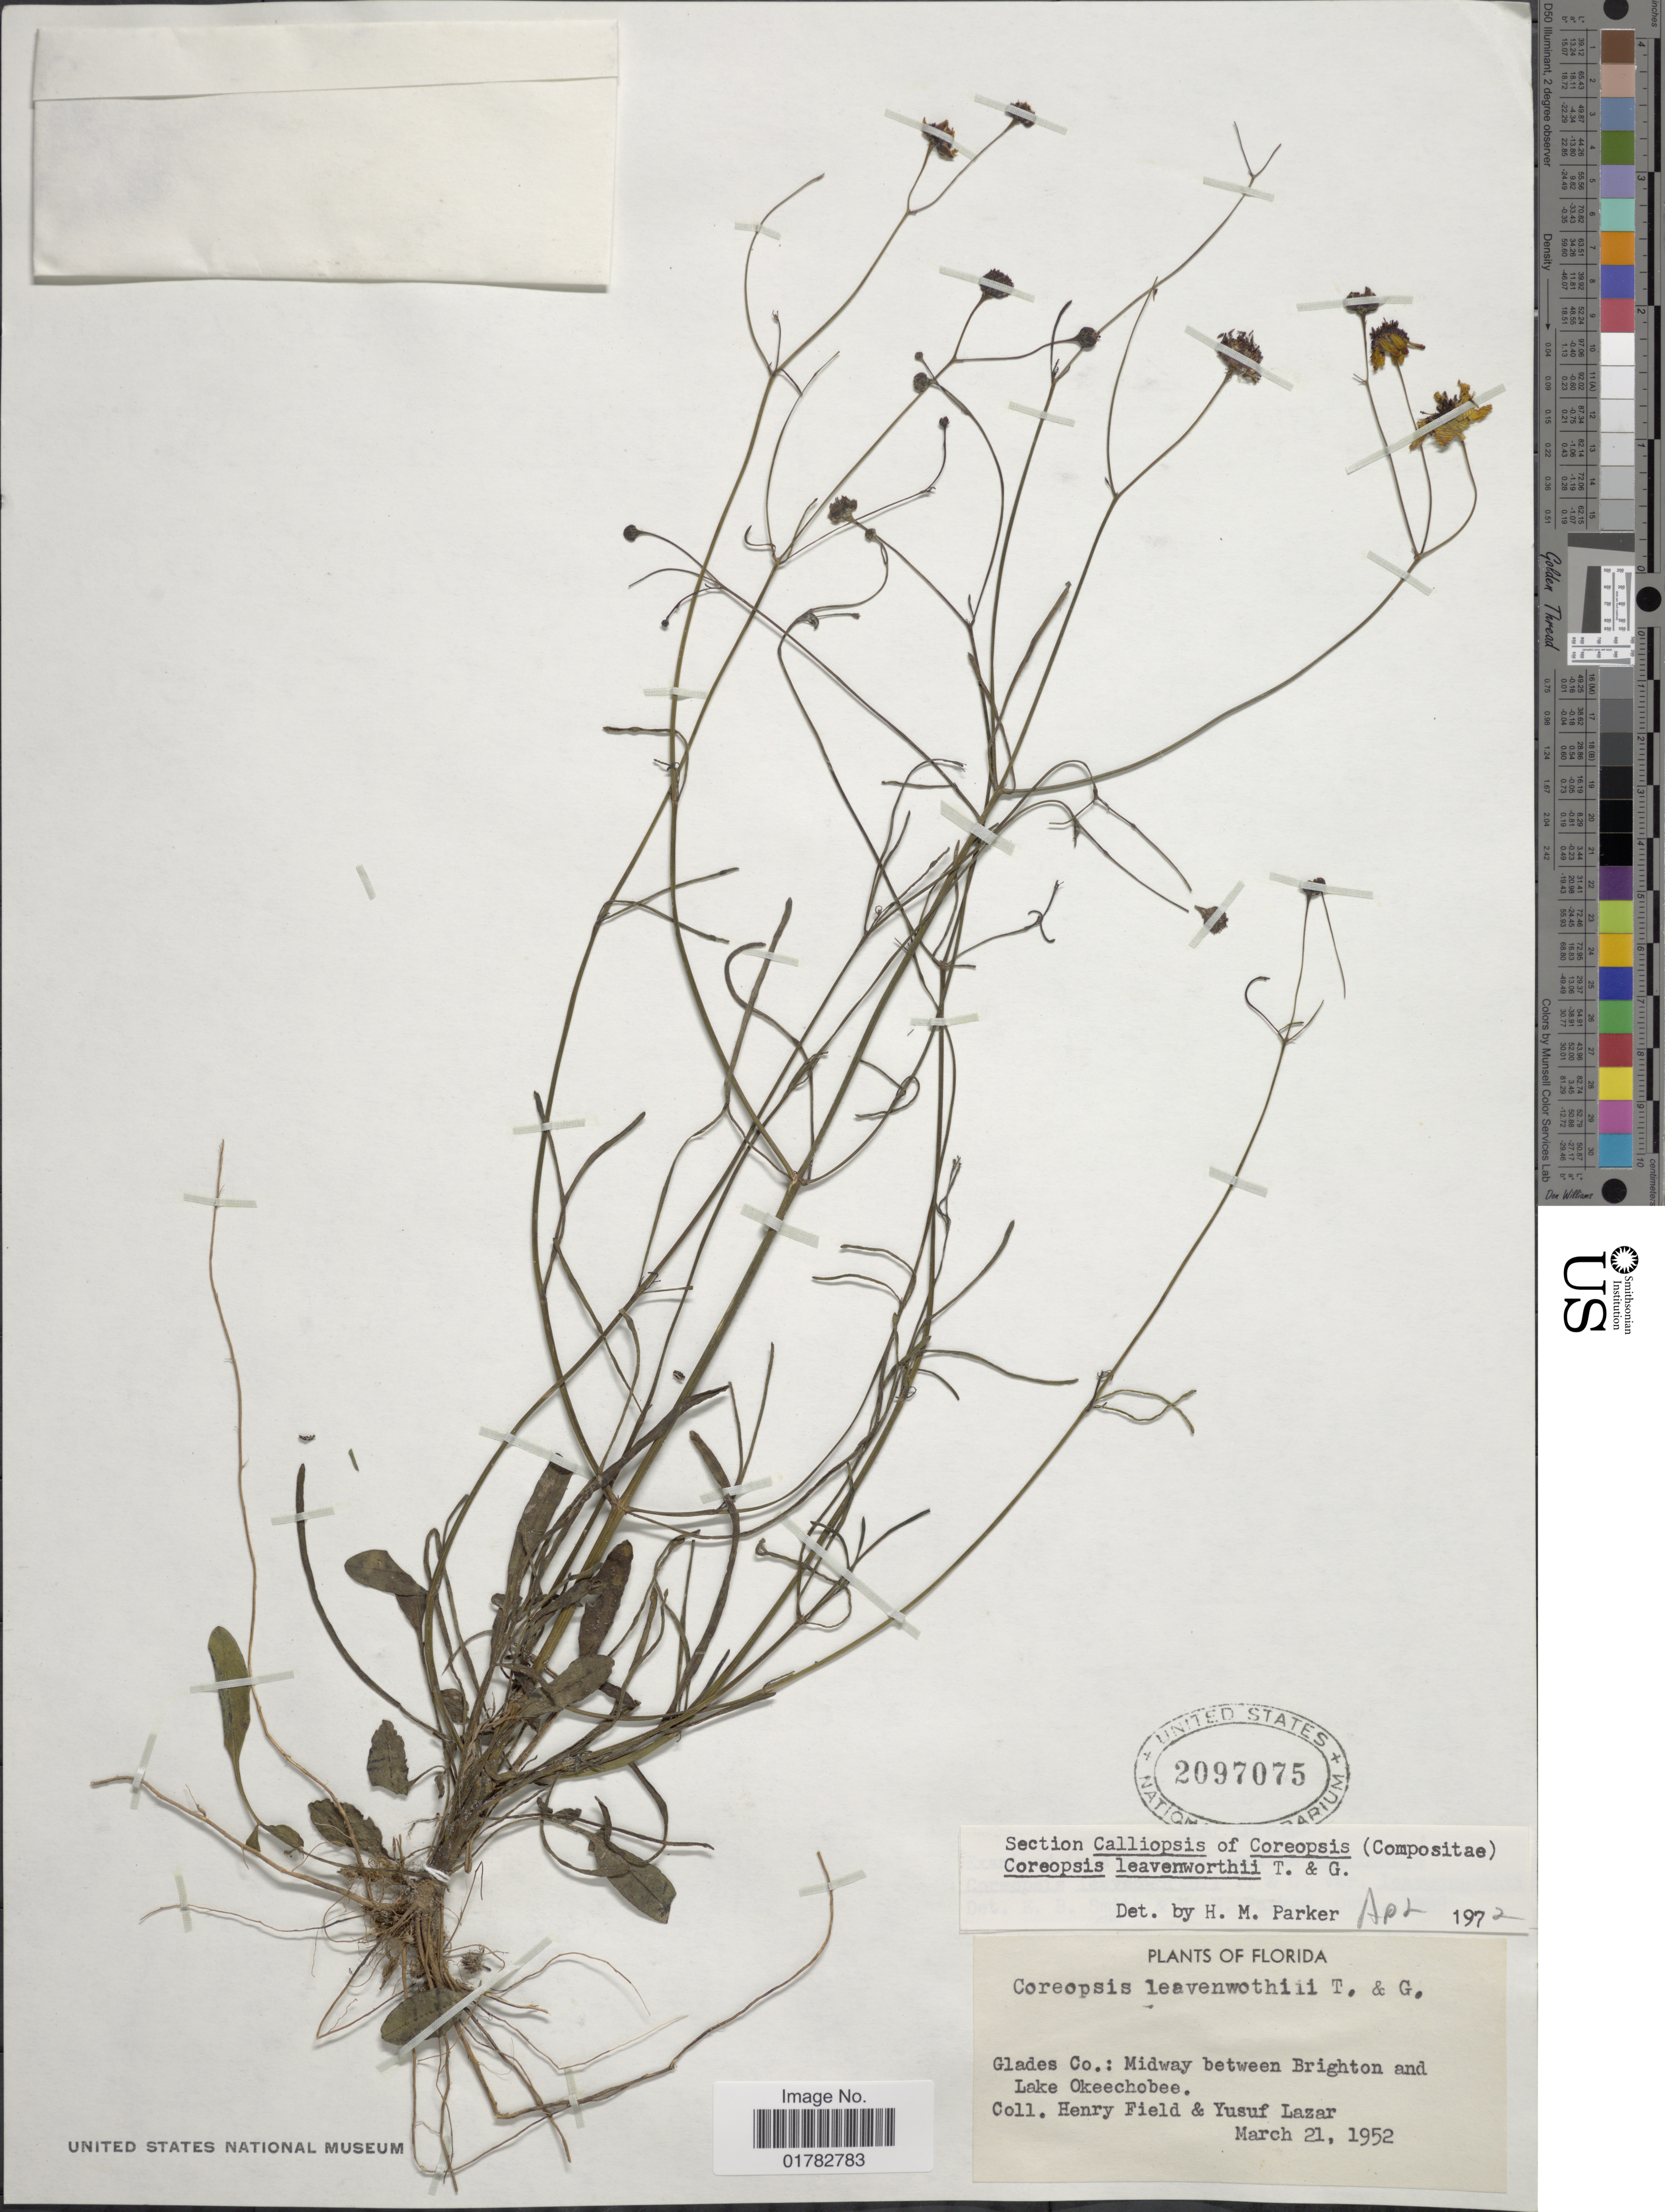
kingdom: Plantae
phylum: Tracheophyta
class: Magnoliopsida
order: Asterales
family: Asteraceae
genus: Coreopsis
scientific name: Coreopsis leavenworthii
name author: Torr. & A. Gray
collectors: H. Field & Y. Lazar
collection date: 1952-03-21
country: United States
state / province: Florida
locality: Galdes Co.: Midaway between Brighton and Lakre Okeechobee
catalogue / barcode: US 2097075